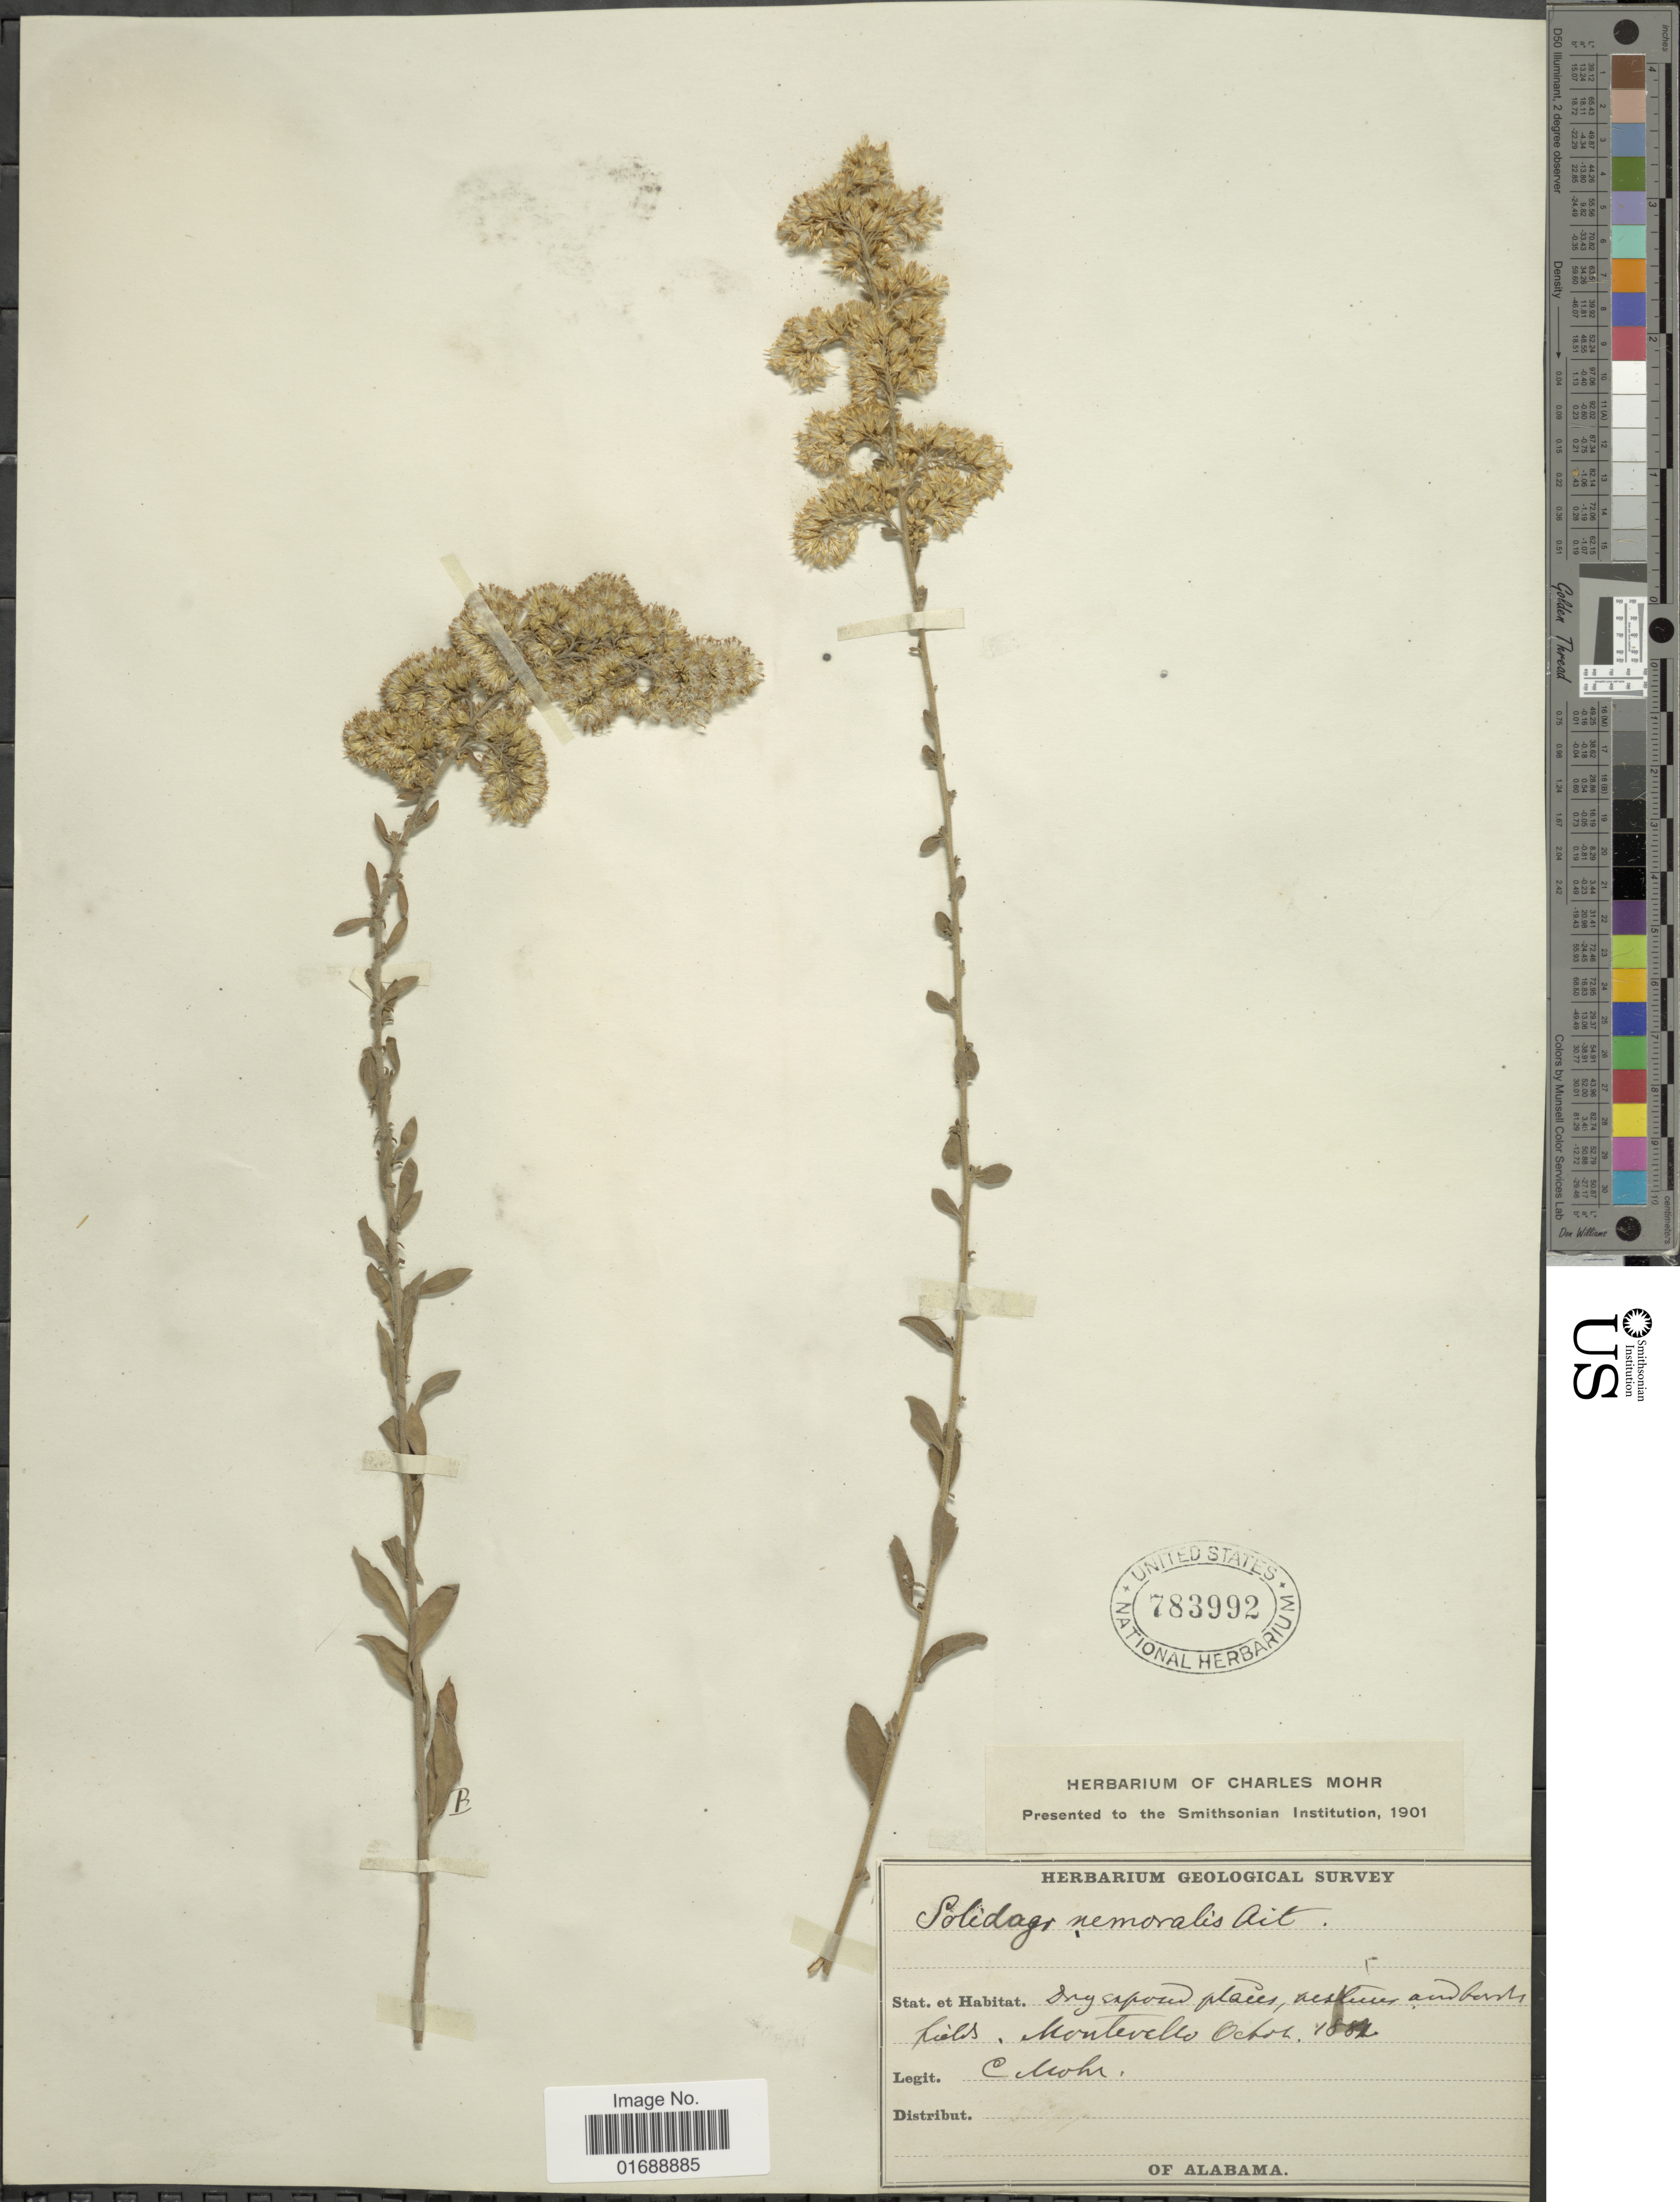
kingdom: Plantae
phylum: Tracheophyta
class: Magnoliopsida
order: Asterales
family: Asteraceae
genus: Solidago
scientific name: Solidago nemoralis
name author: Aiton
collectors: Mohr, C. T. (herbarium)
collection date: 1882-10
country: United States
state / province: Alabama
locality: Montevalo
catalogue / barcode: US 783992